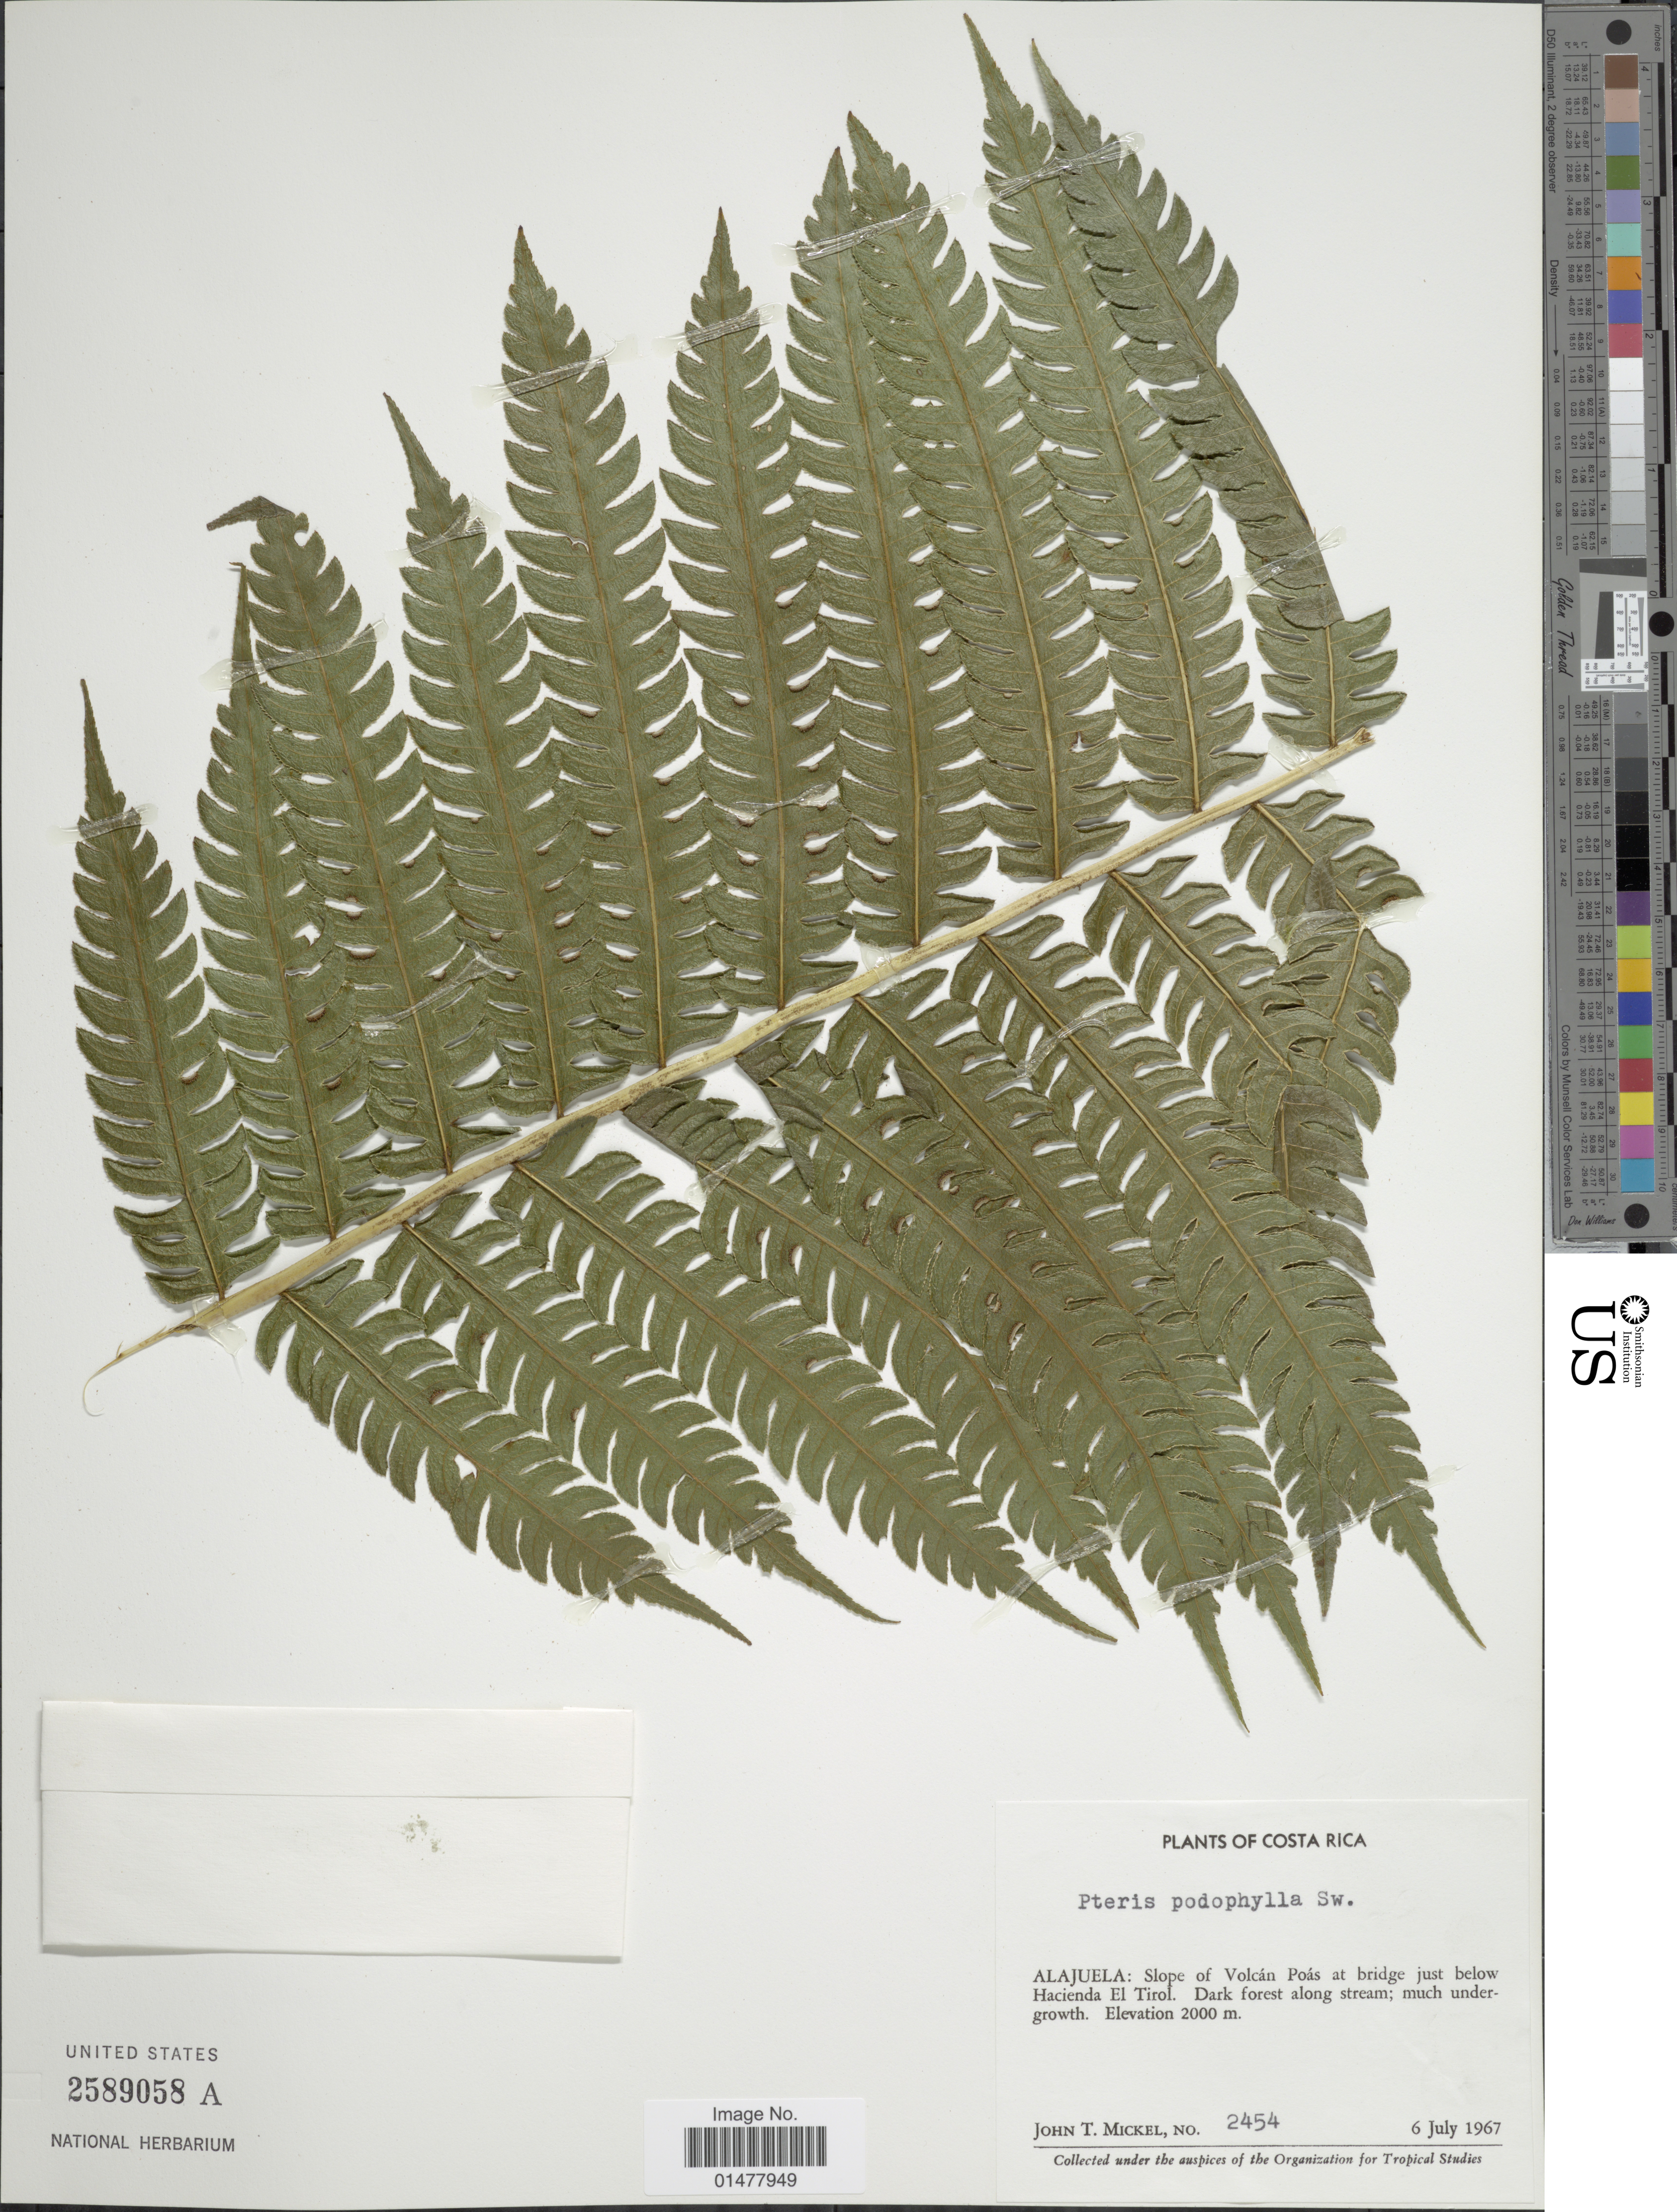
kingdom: Plantae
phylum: Tracheophyta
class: Polypodiopsida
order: Polypodiales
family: Pteridaceae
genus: Pteris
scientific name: Pteris podophylla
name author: Sw.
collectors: J. T. Mickel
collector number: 2454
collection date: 1967-07-06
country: Costa Rica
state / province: Alajuela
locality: Plants of Costa Rica, Alajuela: slope of Volcan Poas at bridge just below Hacienda El Tirol, dark forest along stream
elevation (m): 2000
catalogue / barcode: US 2589058A